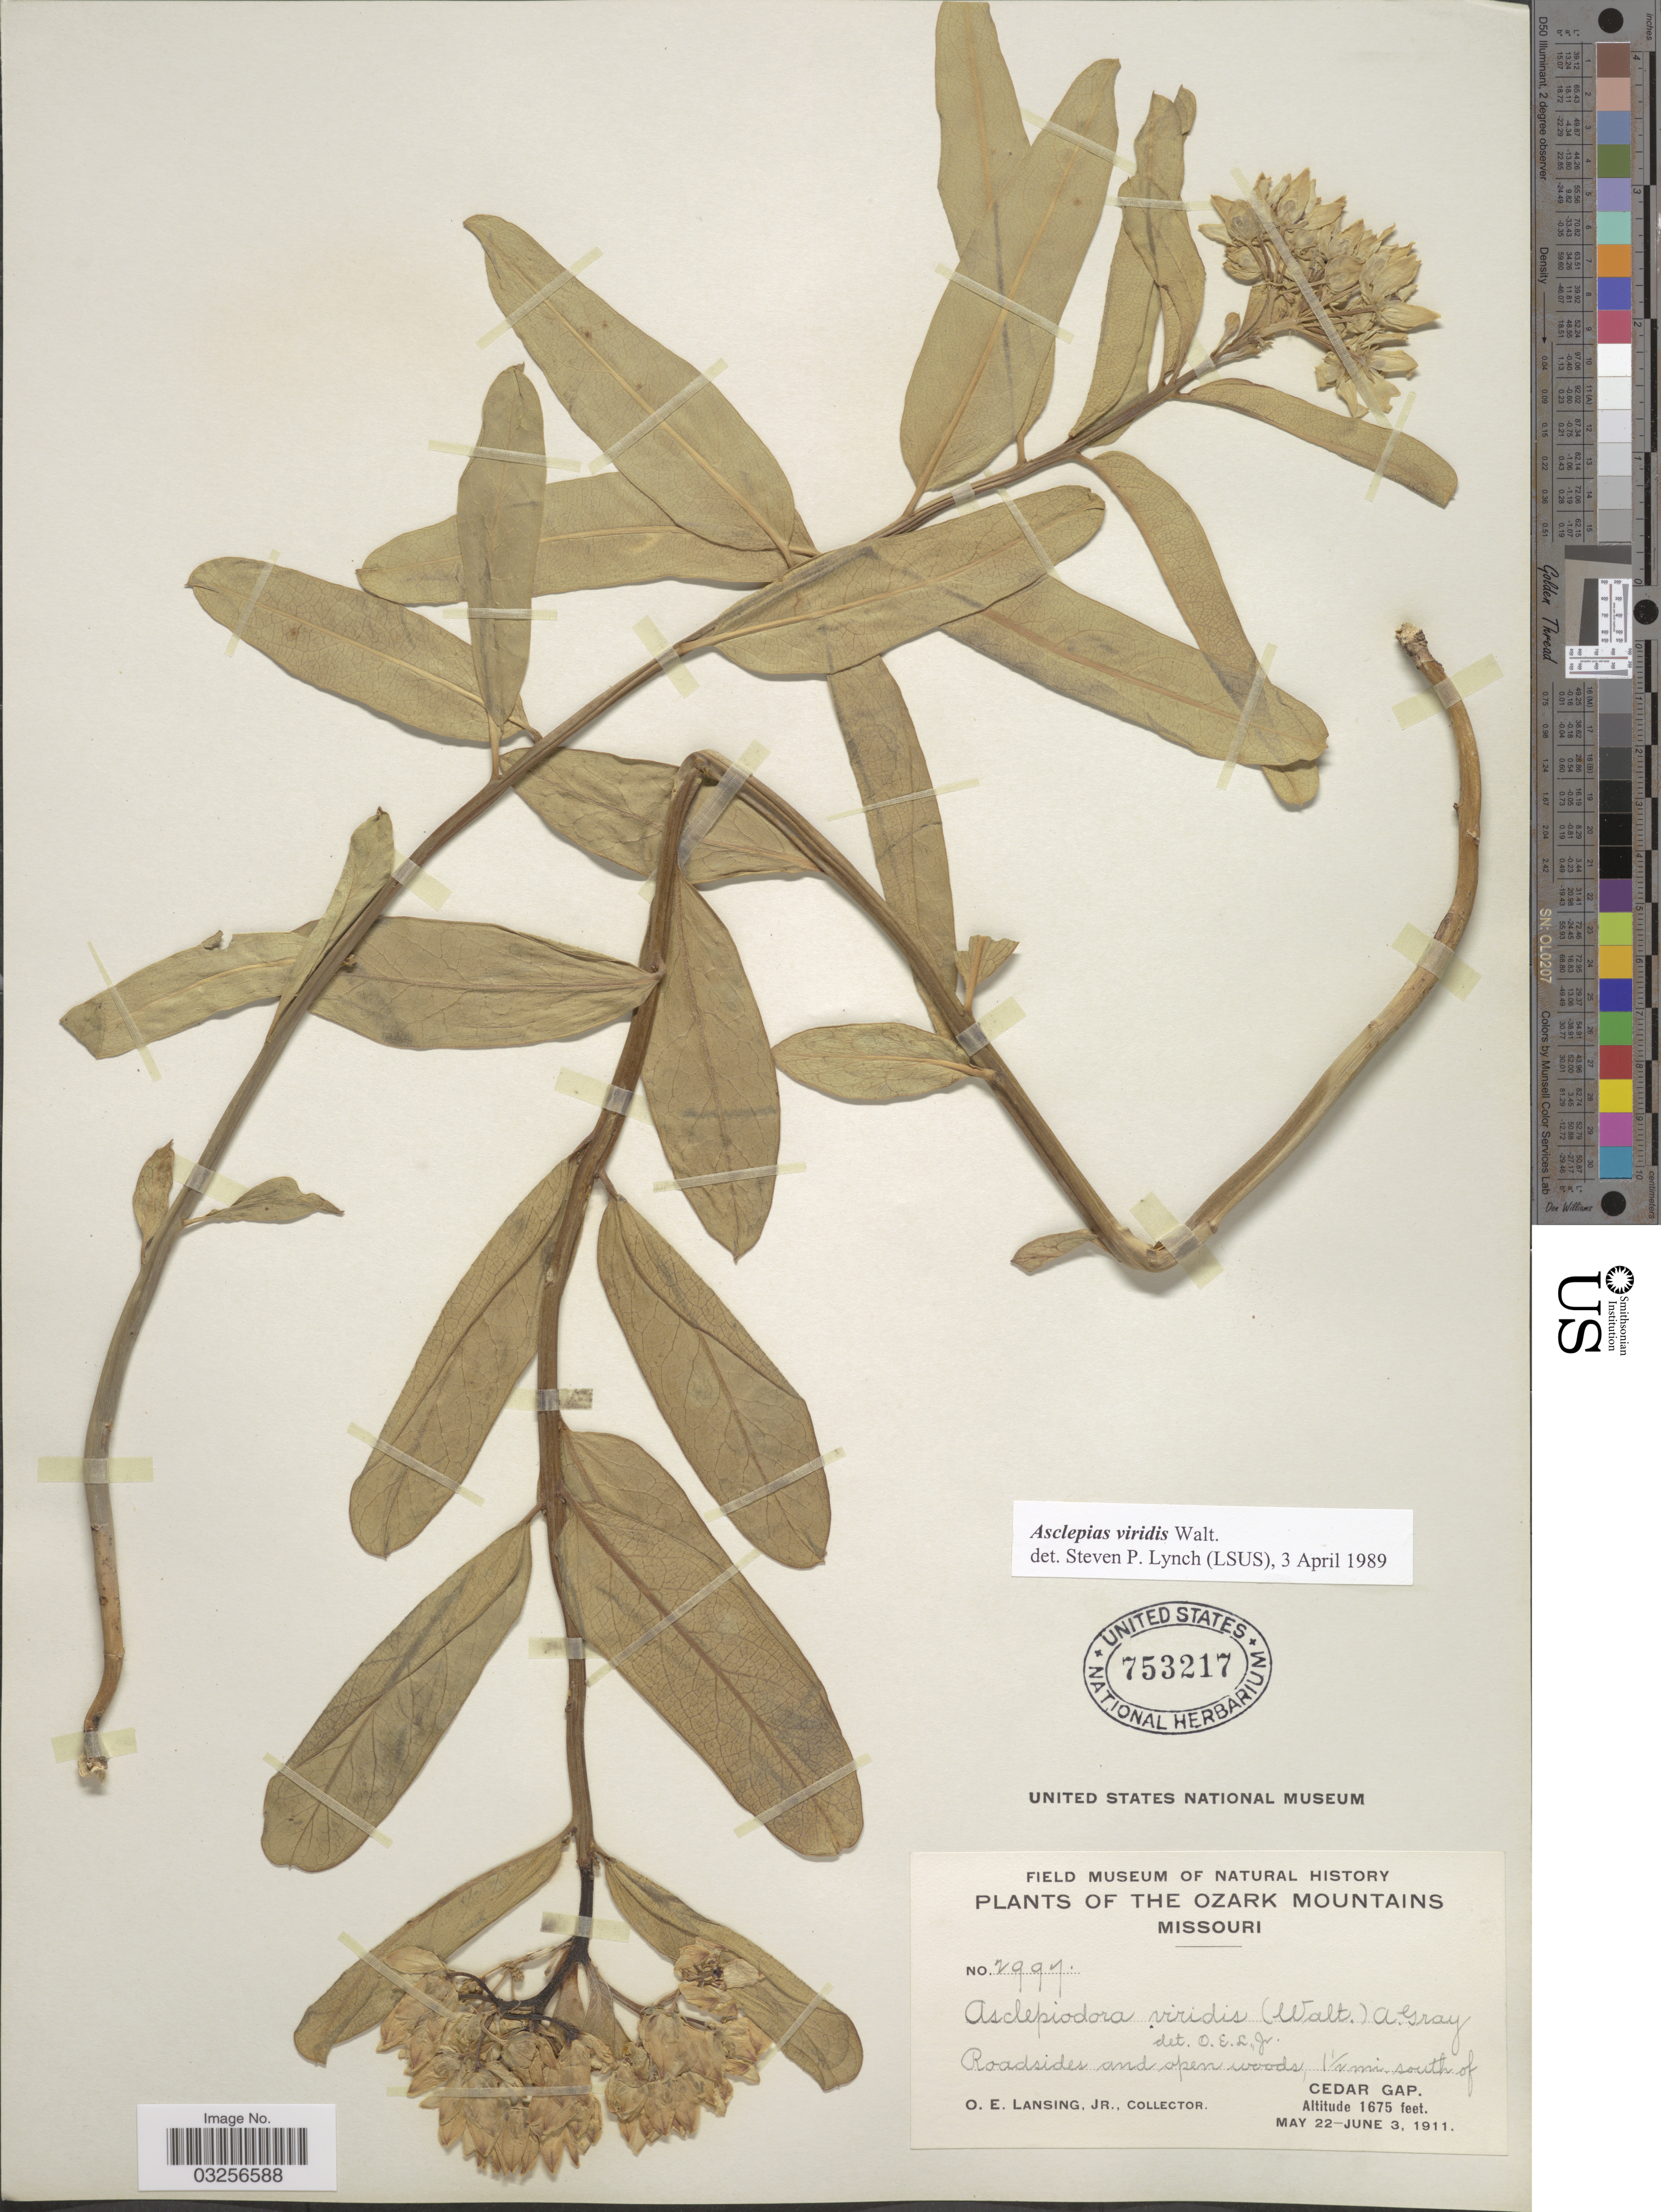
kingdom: Plantae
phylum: Tracheophyta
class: Magnoliopsida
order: Gentianales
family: Apocynaceae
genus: Asclepias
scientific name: Asclepias viridis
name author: Walter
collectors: O. Lansing Jr.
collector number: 2997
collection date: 1911-05-22/1911-06-03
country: United States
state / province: Missouri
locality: The Ozark Mountains. Roadsides and open woods, 1½ mi. south of Cedar Gap.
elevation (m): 511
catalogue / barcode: US 753217